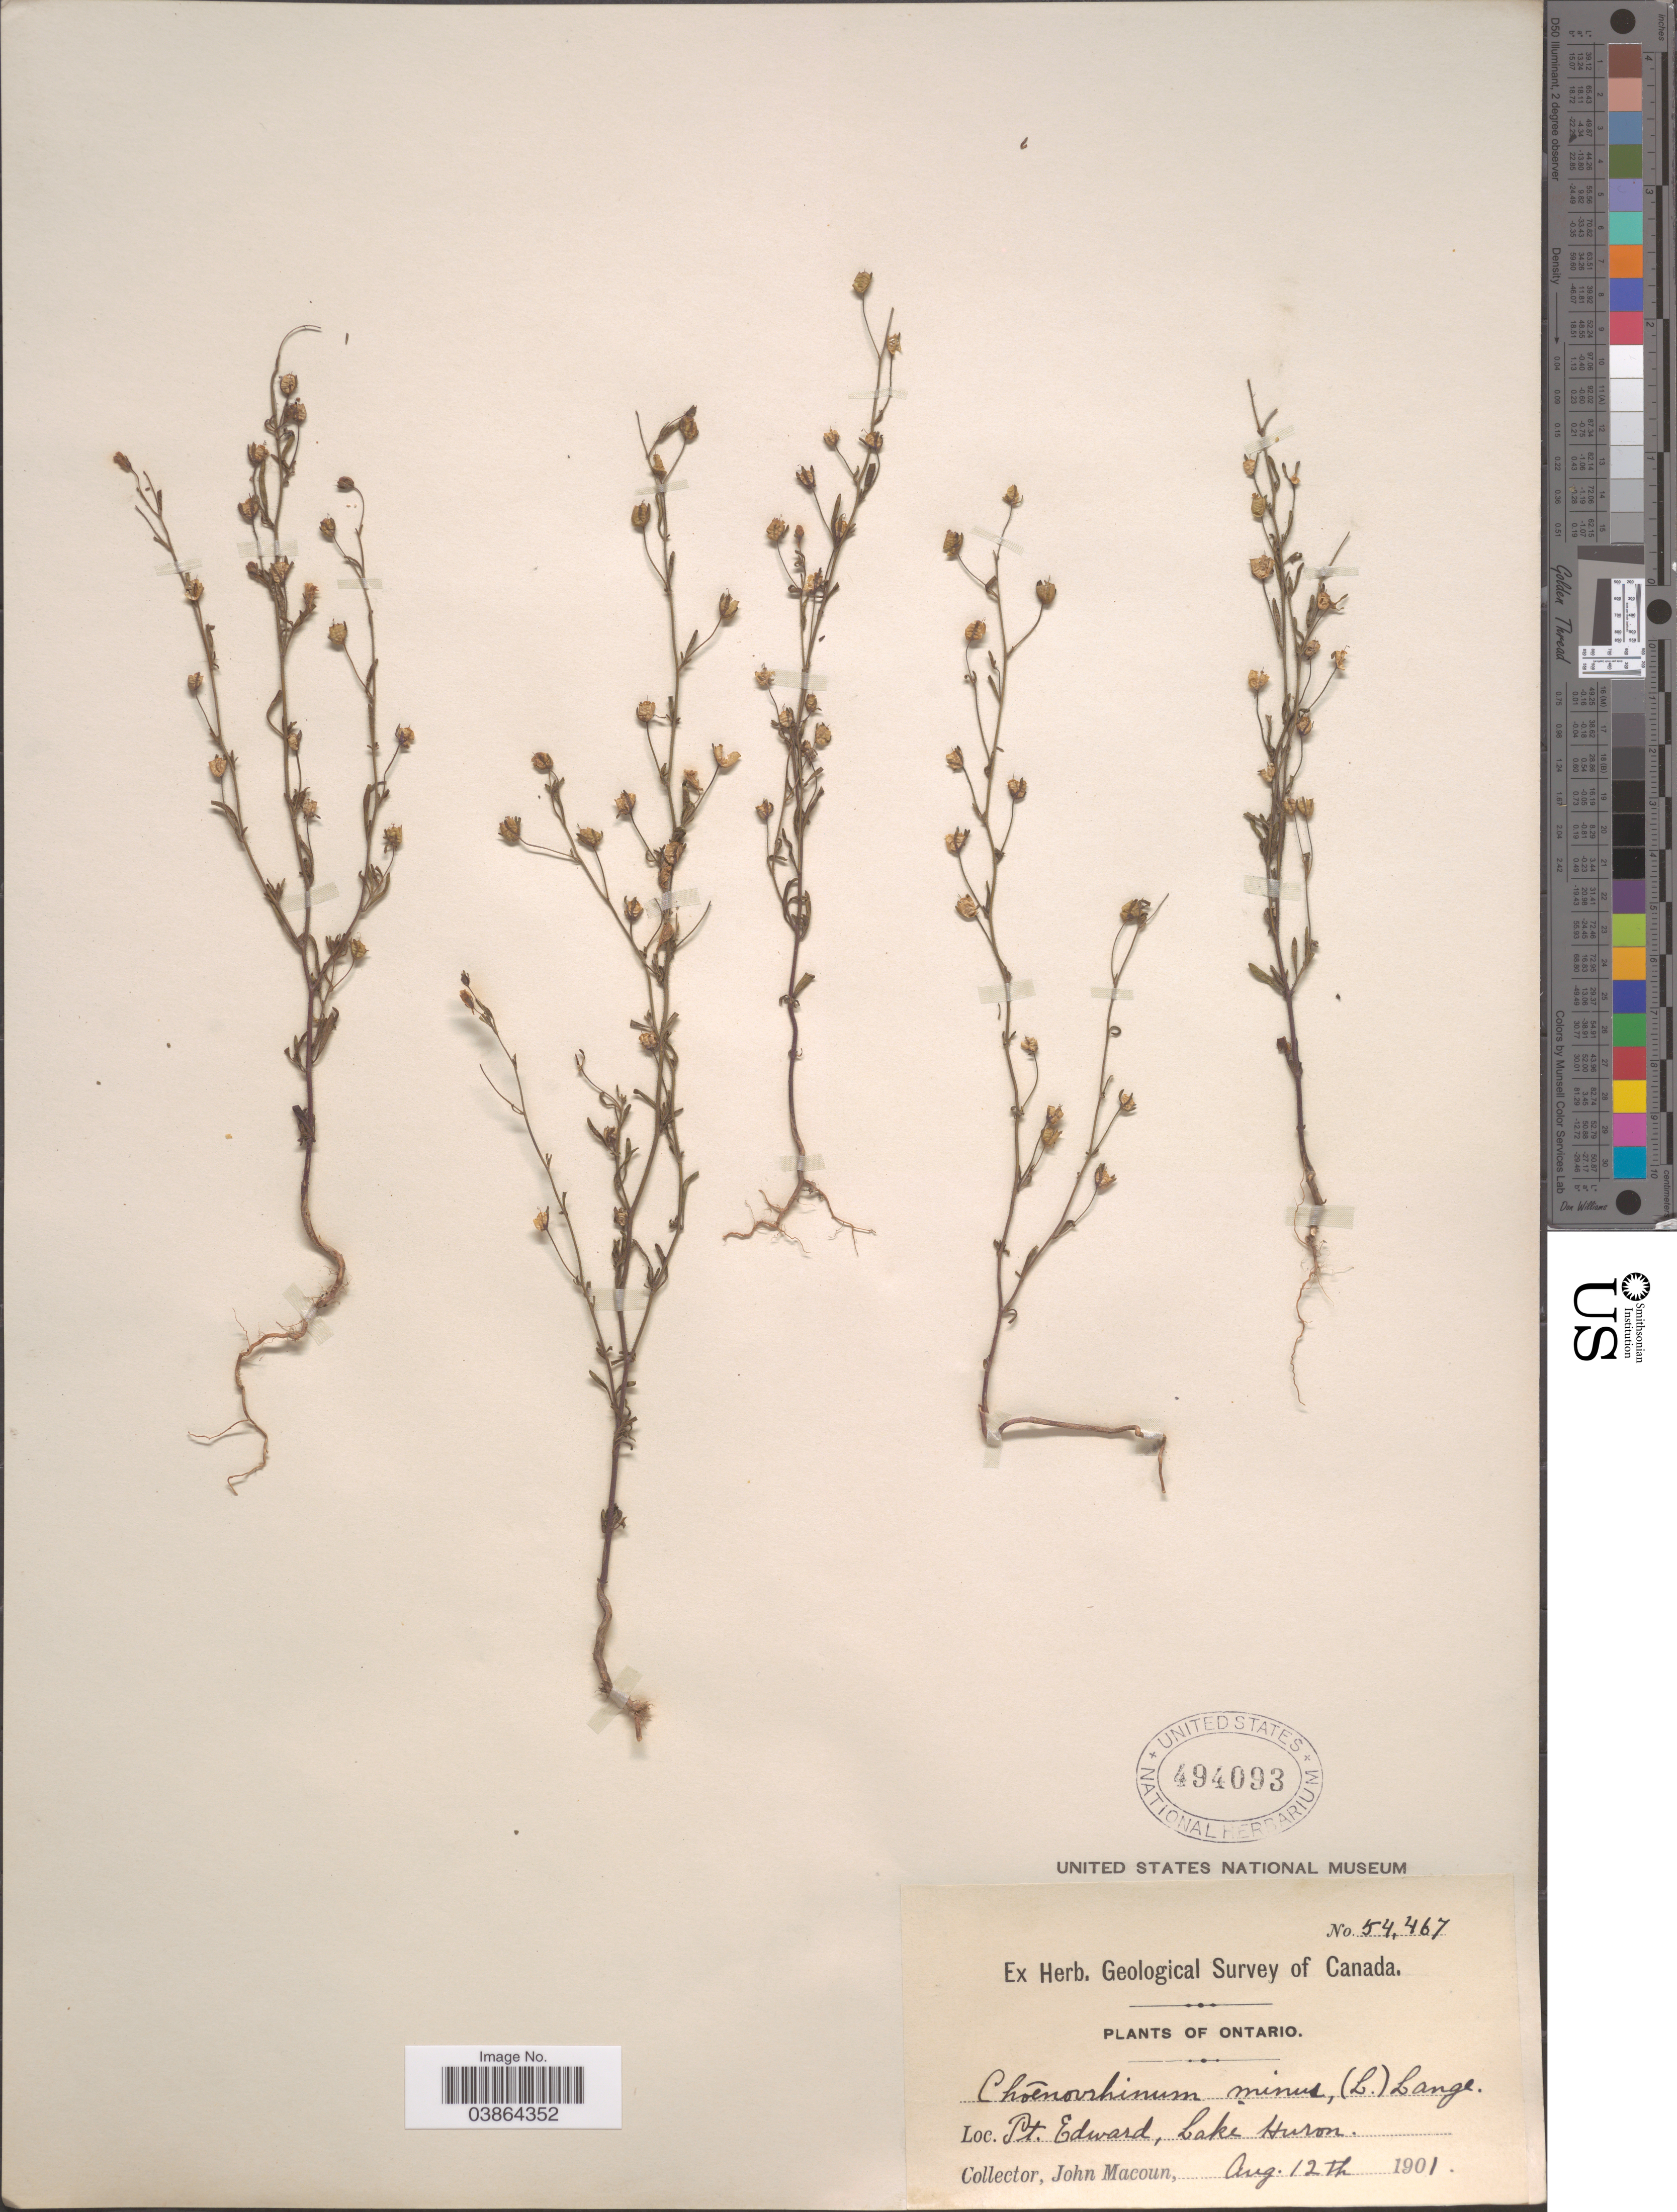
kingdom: Plantae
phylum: Tracheophyta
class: Magnoliopsida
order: Lamiales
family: Plantaginaceae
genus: Chaenorrhinum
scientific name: Chaenorrhinum minor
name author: (L.) Lange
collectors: J. Macoun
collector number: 54467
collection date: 1901-08-12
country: Canada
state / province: Ontario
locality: Pt. Edward, Lake Huron.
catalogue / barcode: US 494093